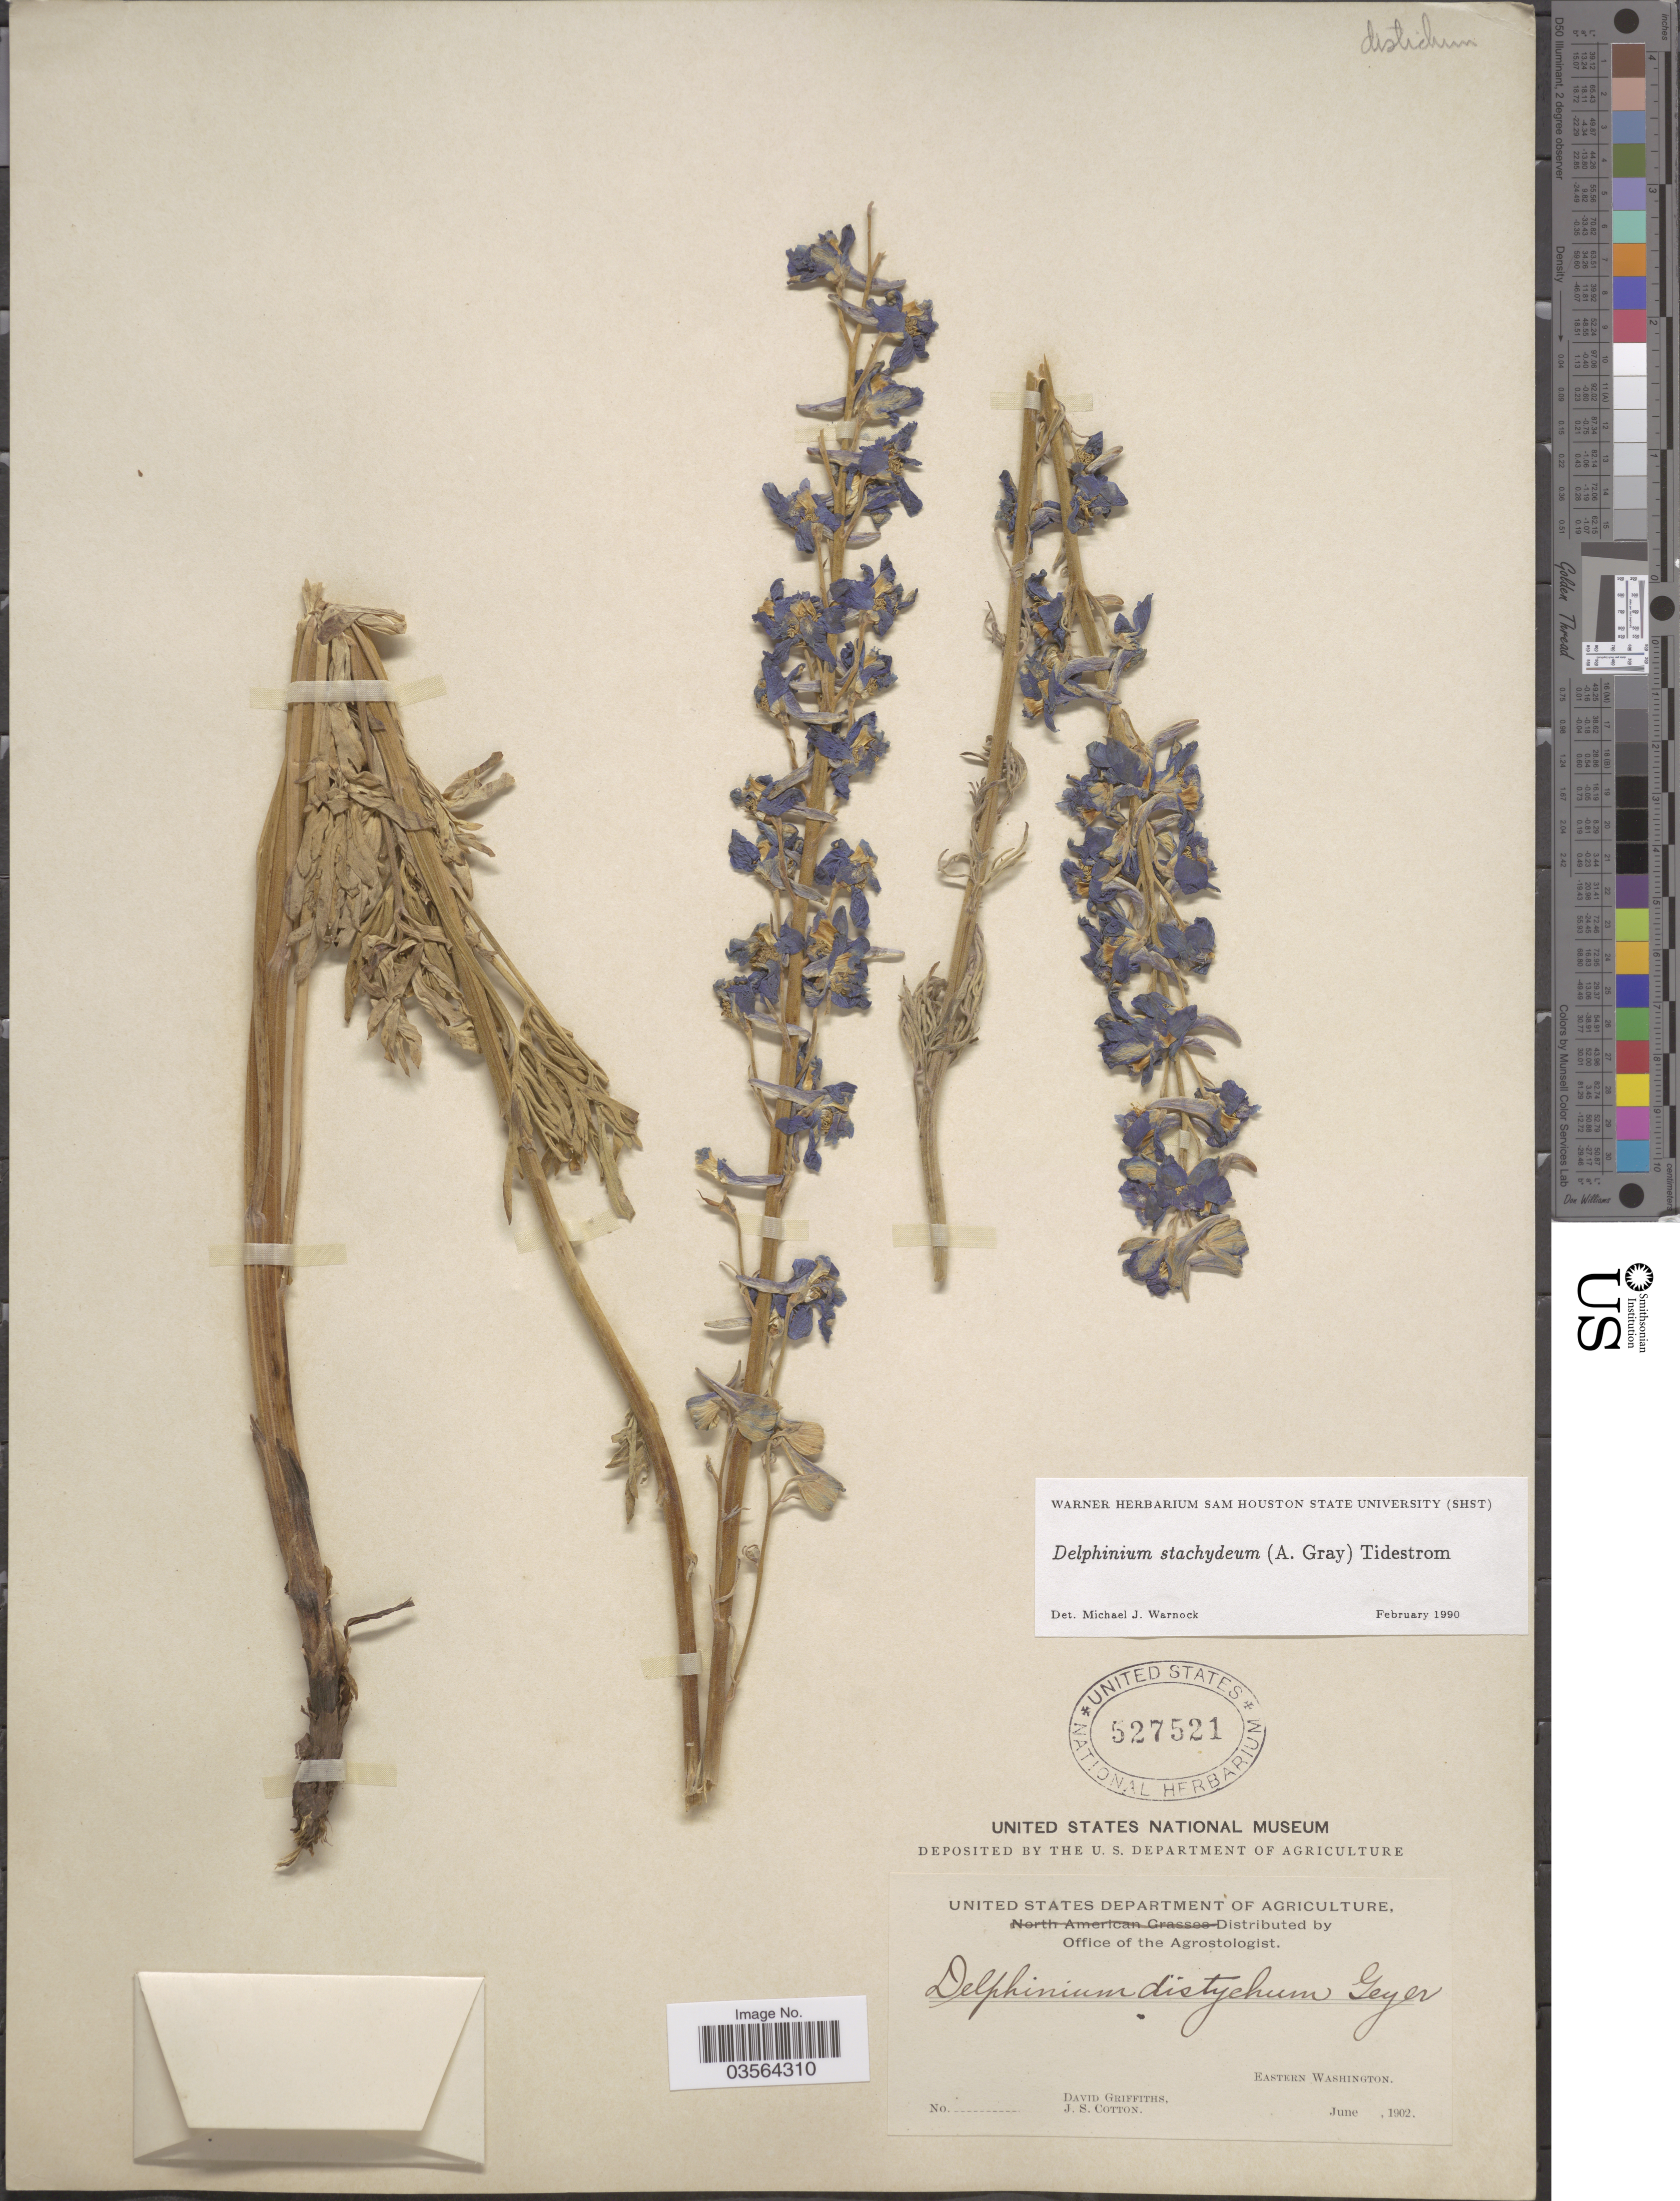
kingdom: Plantae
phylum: Tracheophyta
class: Magnoliopsida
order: Ranunculales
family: Ranunculaceae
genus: Delphinium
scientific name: Delphinium stachydeum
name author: (A. Gray) Tidestr.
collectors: D. Griffiths & J. S. Cotton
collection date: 1902-06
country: United States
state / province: Washington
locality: Eastern Washington.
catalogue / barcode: US 527521